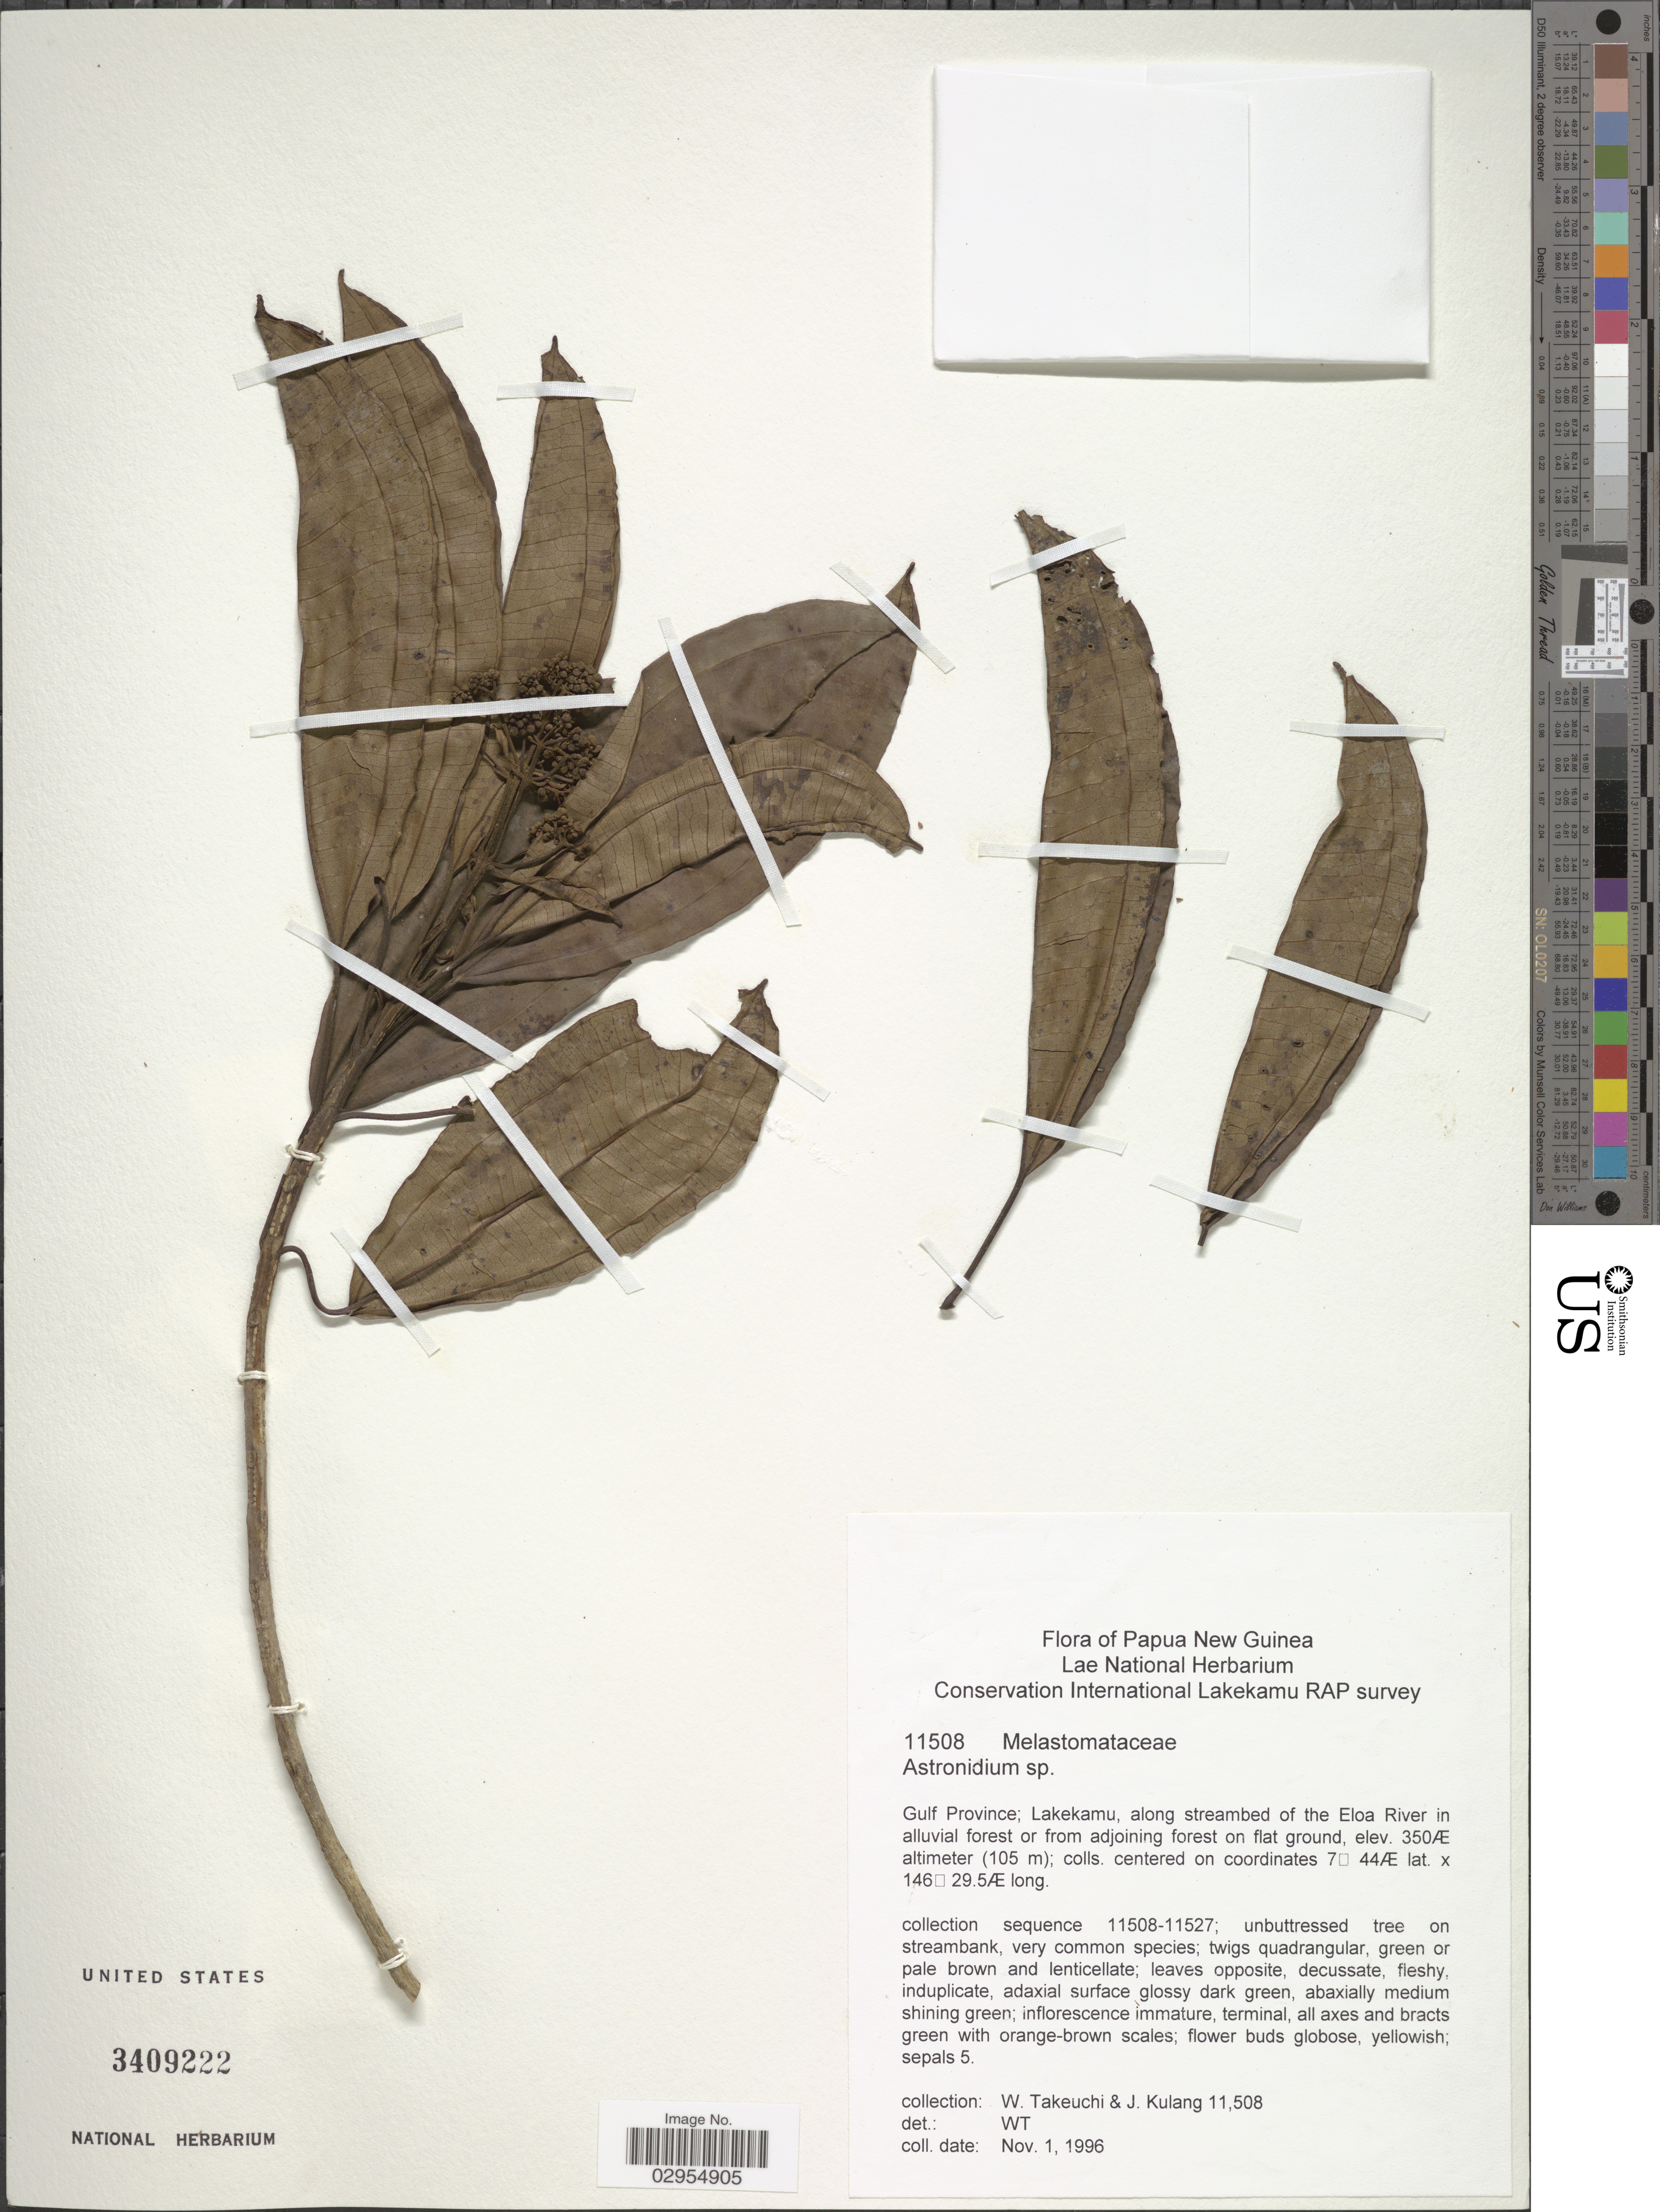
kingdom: Plantae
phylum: Tracheophyta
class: Magnoliopsida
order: Myrtales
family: Melastomataceae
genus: Astronidium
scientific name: Astronidium sp.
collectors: W. Takeuchi & J. Kulang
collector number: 11508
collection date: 1996-11-01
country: Papua New Guinea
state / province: Gulf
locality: Lakekamu, along streambed of the Eloa River in alluvial forest or from adjoining forest on flat ground.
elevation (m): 105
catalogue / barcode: US 3409222